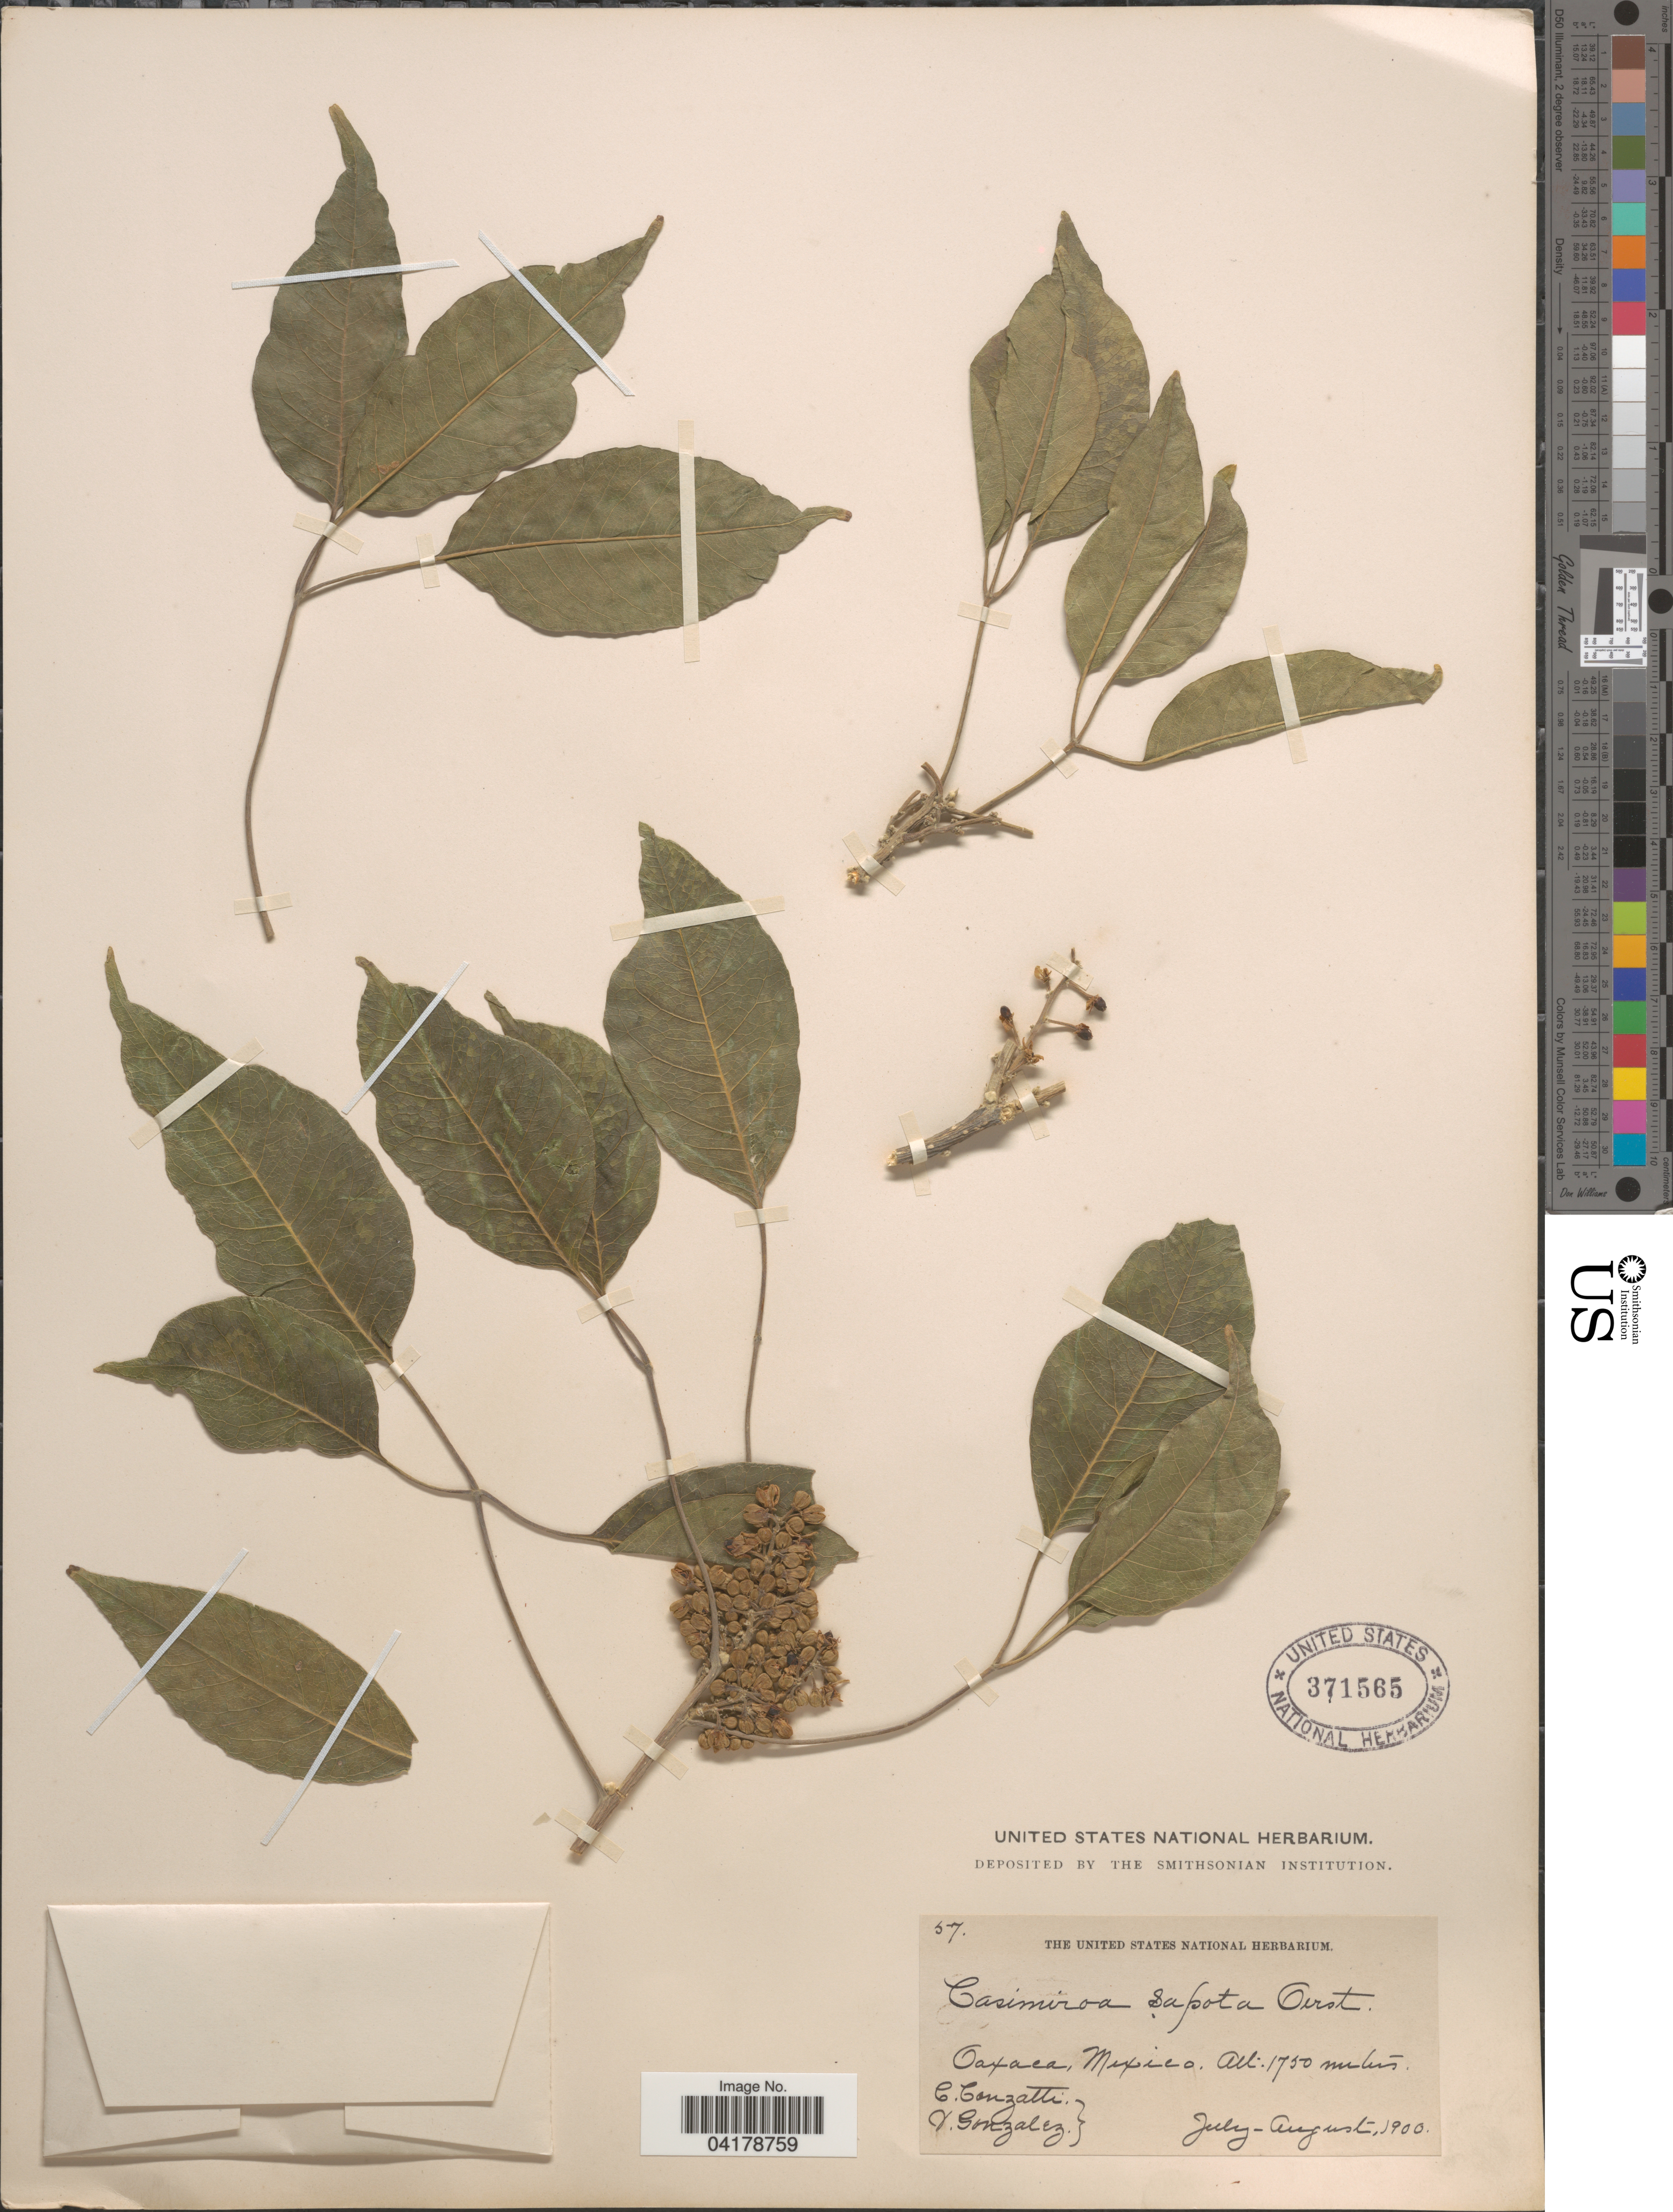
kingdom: Plantae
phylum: Tracheophyta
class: Magnoliopsida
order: Sapindales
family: Rutaceae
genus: Casimiroa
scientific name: Casimiroa sapota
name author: Oerst.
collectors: C. Conzatti & V. Gonzalez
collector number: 57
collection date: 1900-07/1900-08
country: Mexico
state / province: Oaxaca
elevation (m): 1750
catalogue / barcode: US 371565